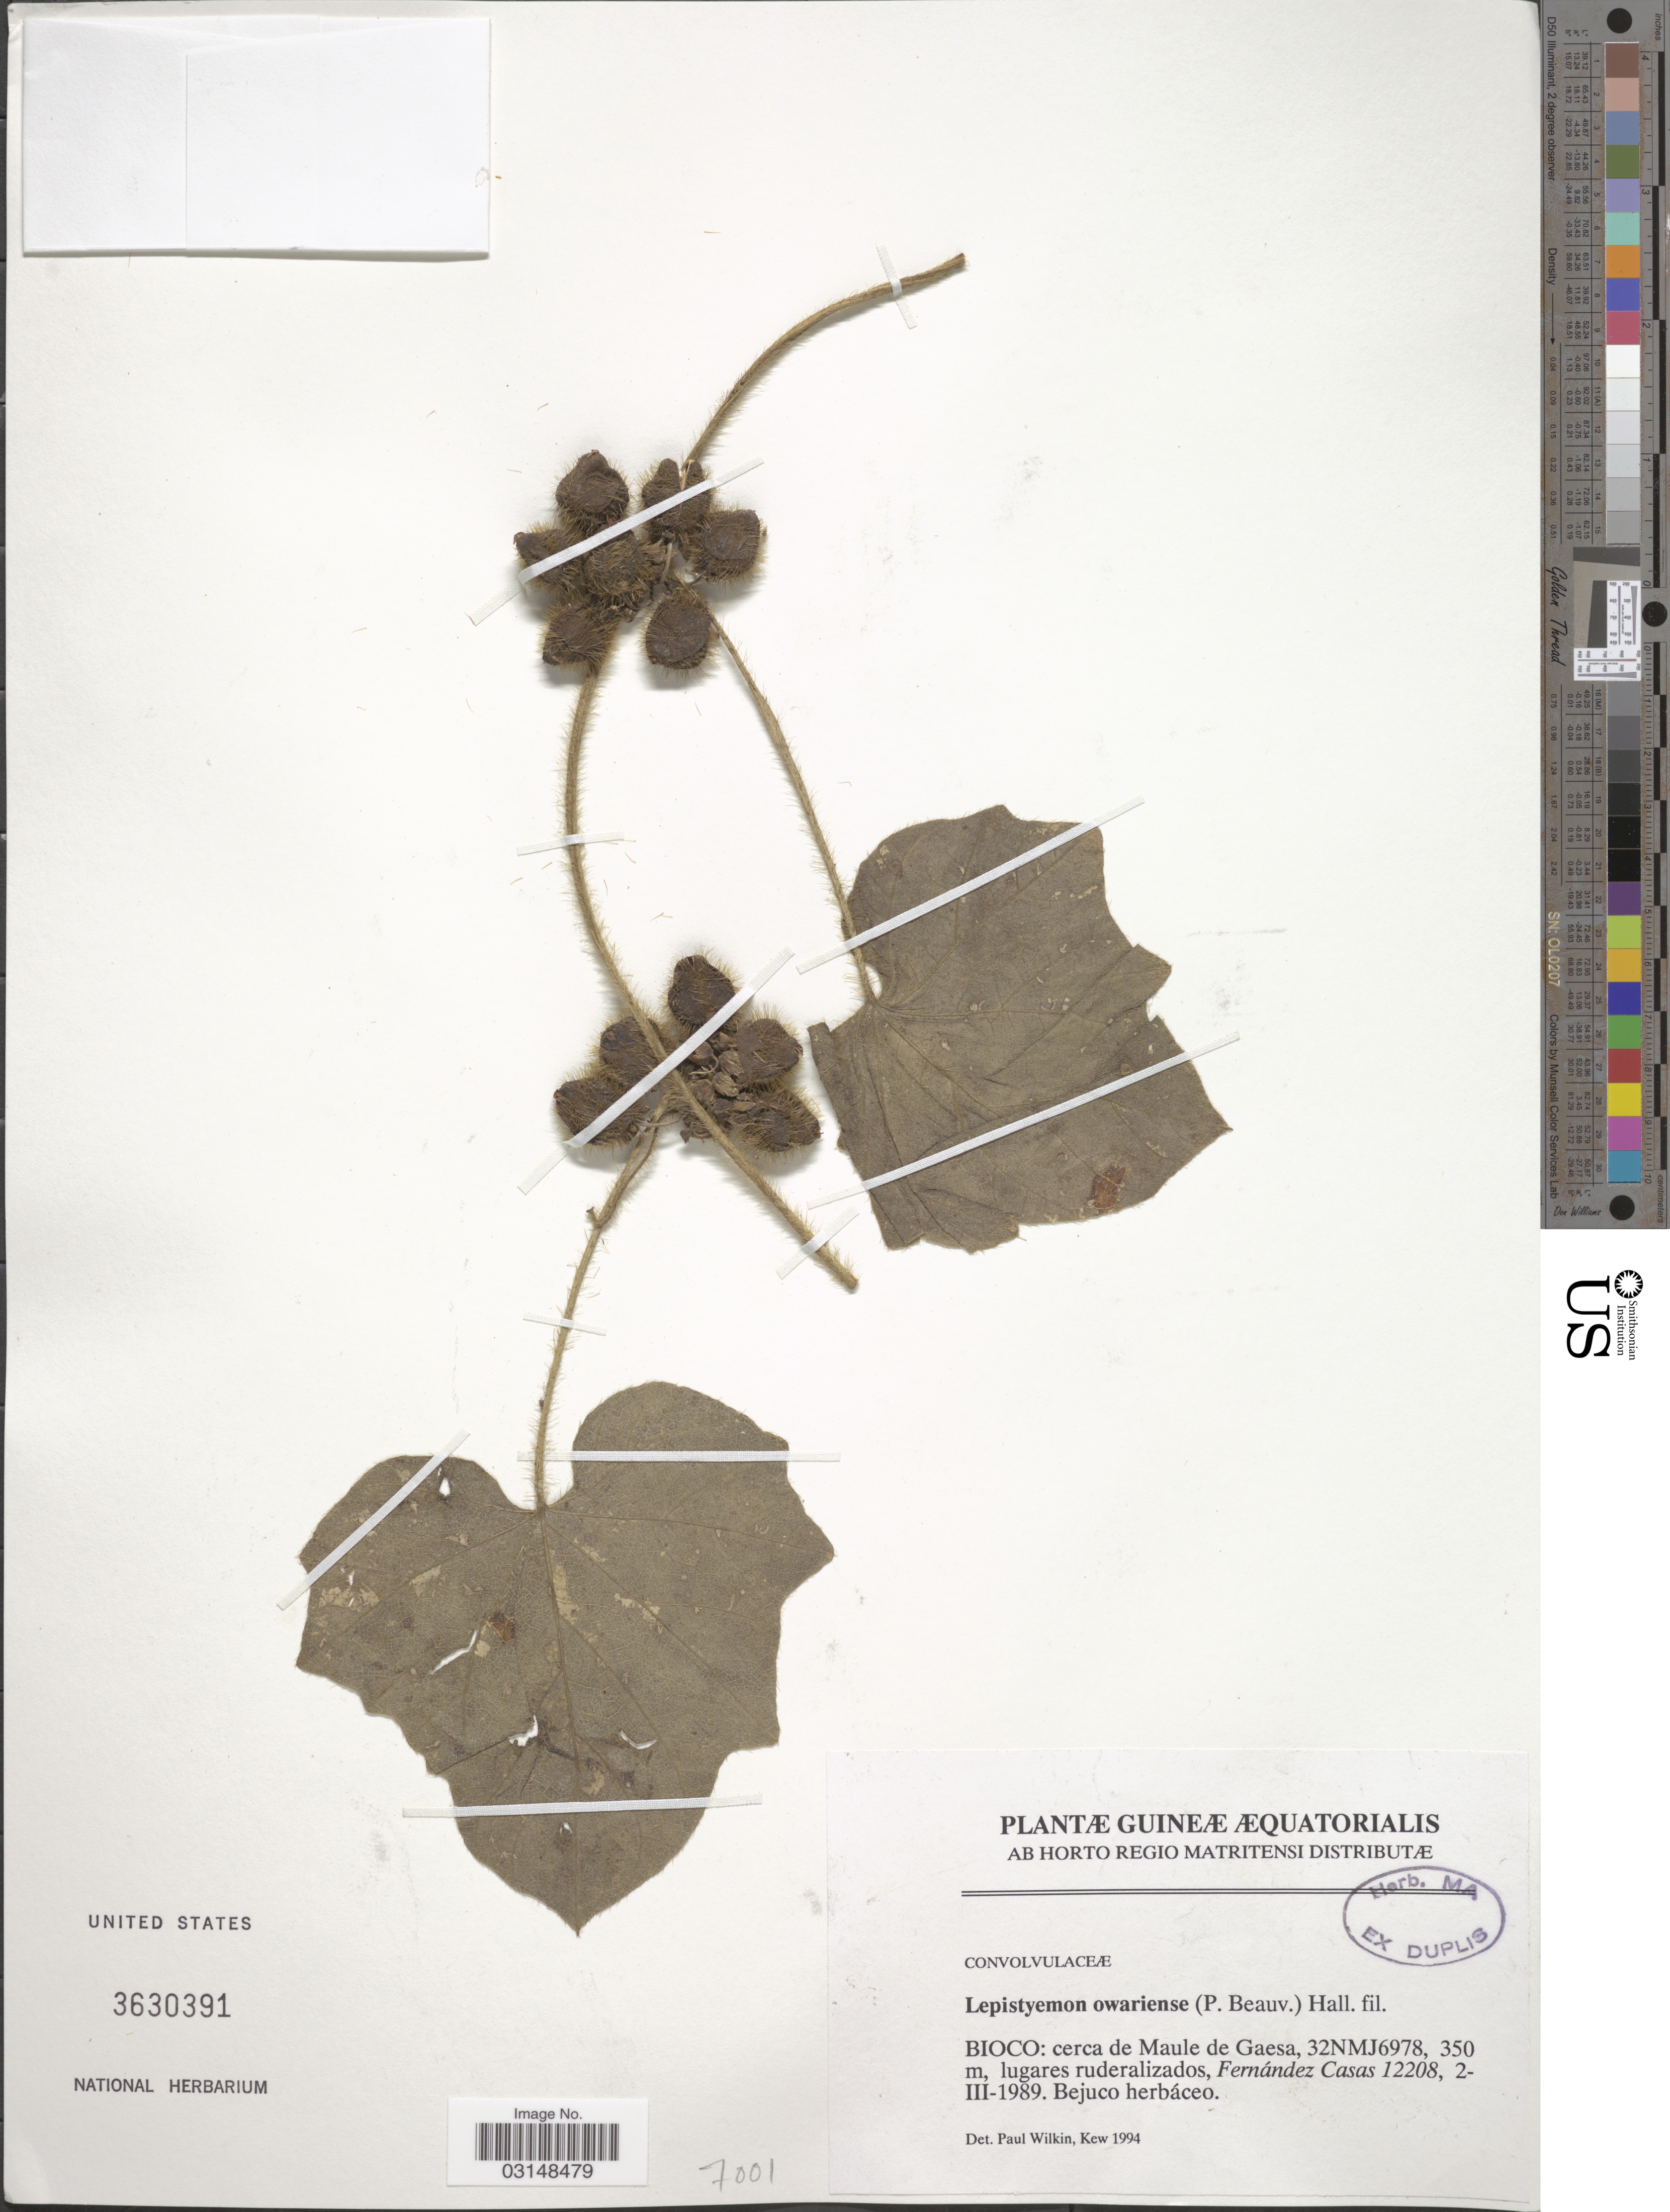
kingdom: Plantae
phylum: Tracheophyta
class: Magnoliopsida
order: Solanales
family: Convolvulaceae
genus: Lepistemon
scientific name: Lepistemon owariensis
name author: (P. Beauv.) Hallier f.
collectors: F. Casas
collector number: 12208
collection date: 1989-03-02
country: Equatorial Guinea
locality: Guineæ Æquatorialis, Bioco: cerca de Maule de Gaesa, 32NMJ6978.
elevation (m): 350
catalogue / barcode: US 3630391